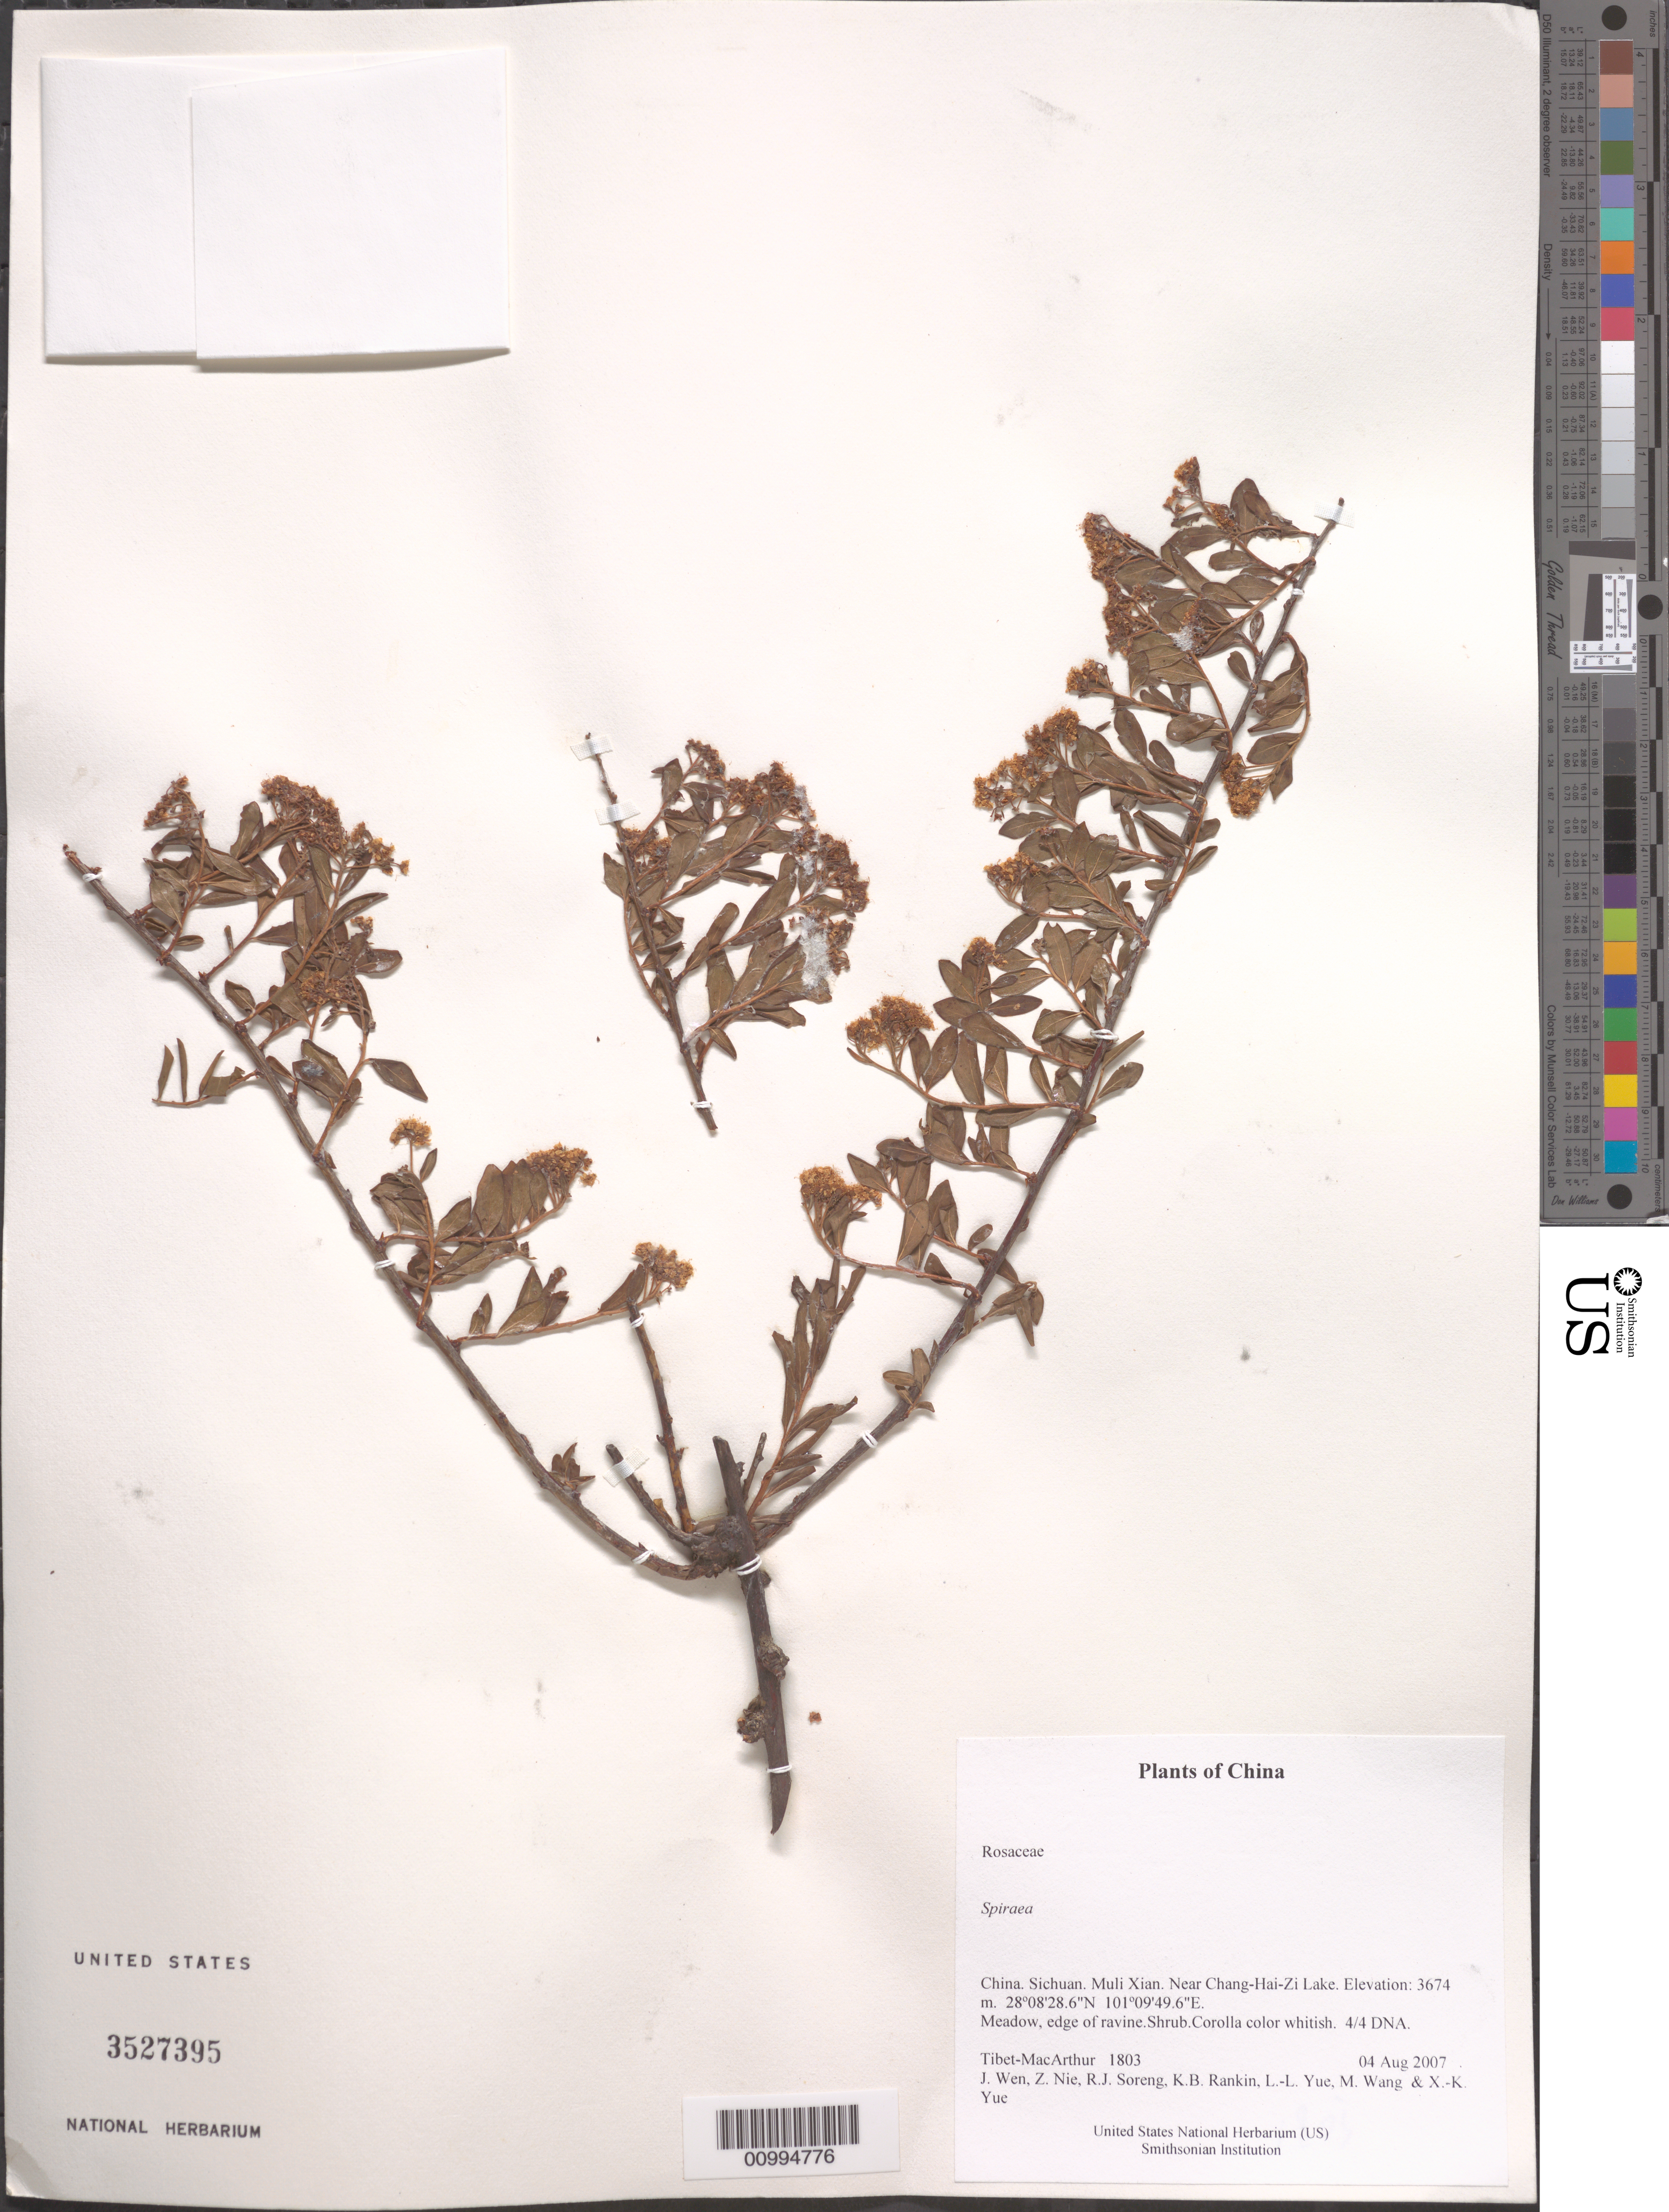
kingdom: Plantae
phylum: Tracheophyta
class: Magnoliopsida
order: Rosales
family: Rosaceae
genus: Spiraea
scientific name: Spiraea sp.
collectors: Tibet-MacArthur, J. Wen, Z. Nie, R. J. Soreng, K. Rankin, L. Yue, M. Wang & X. Yue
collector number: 1803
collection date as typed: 04 Aug 2007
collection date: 2007-08-04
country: China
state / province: Sichuan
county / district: Muli Xian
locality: Near Chang-Hai-Zi Lake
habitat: Meadow, edge of ravine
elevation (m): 3674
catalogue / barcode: US 3527395